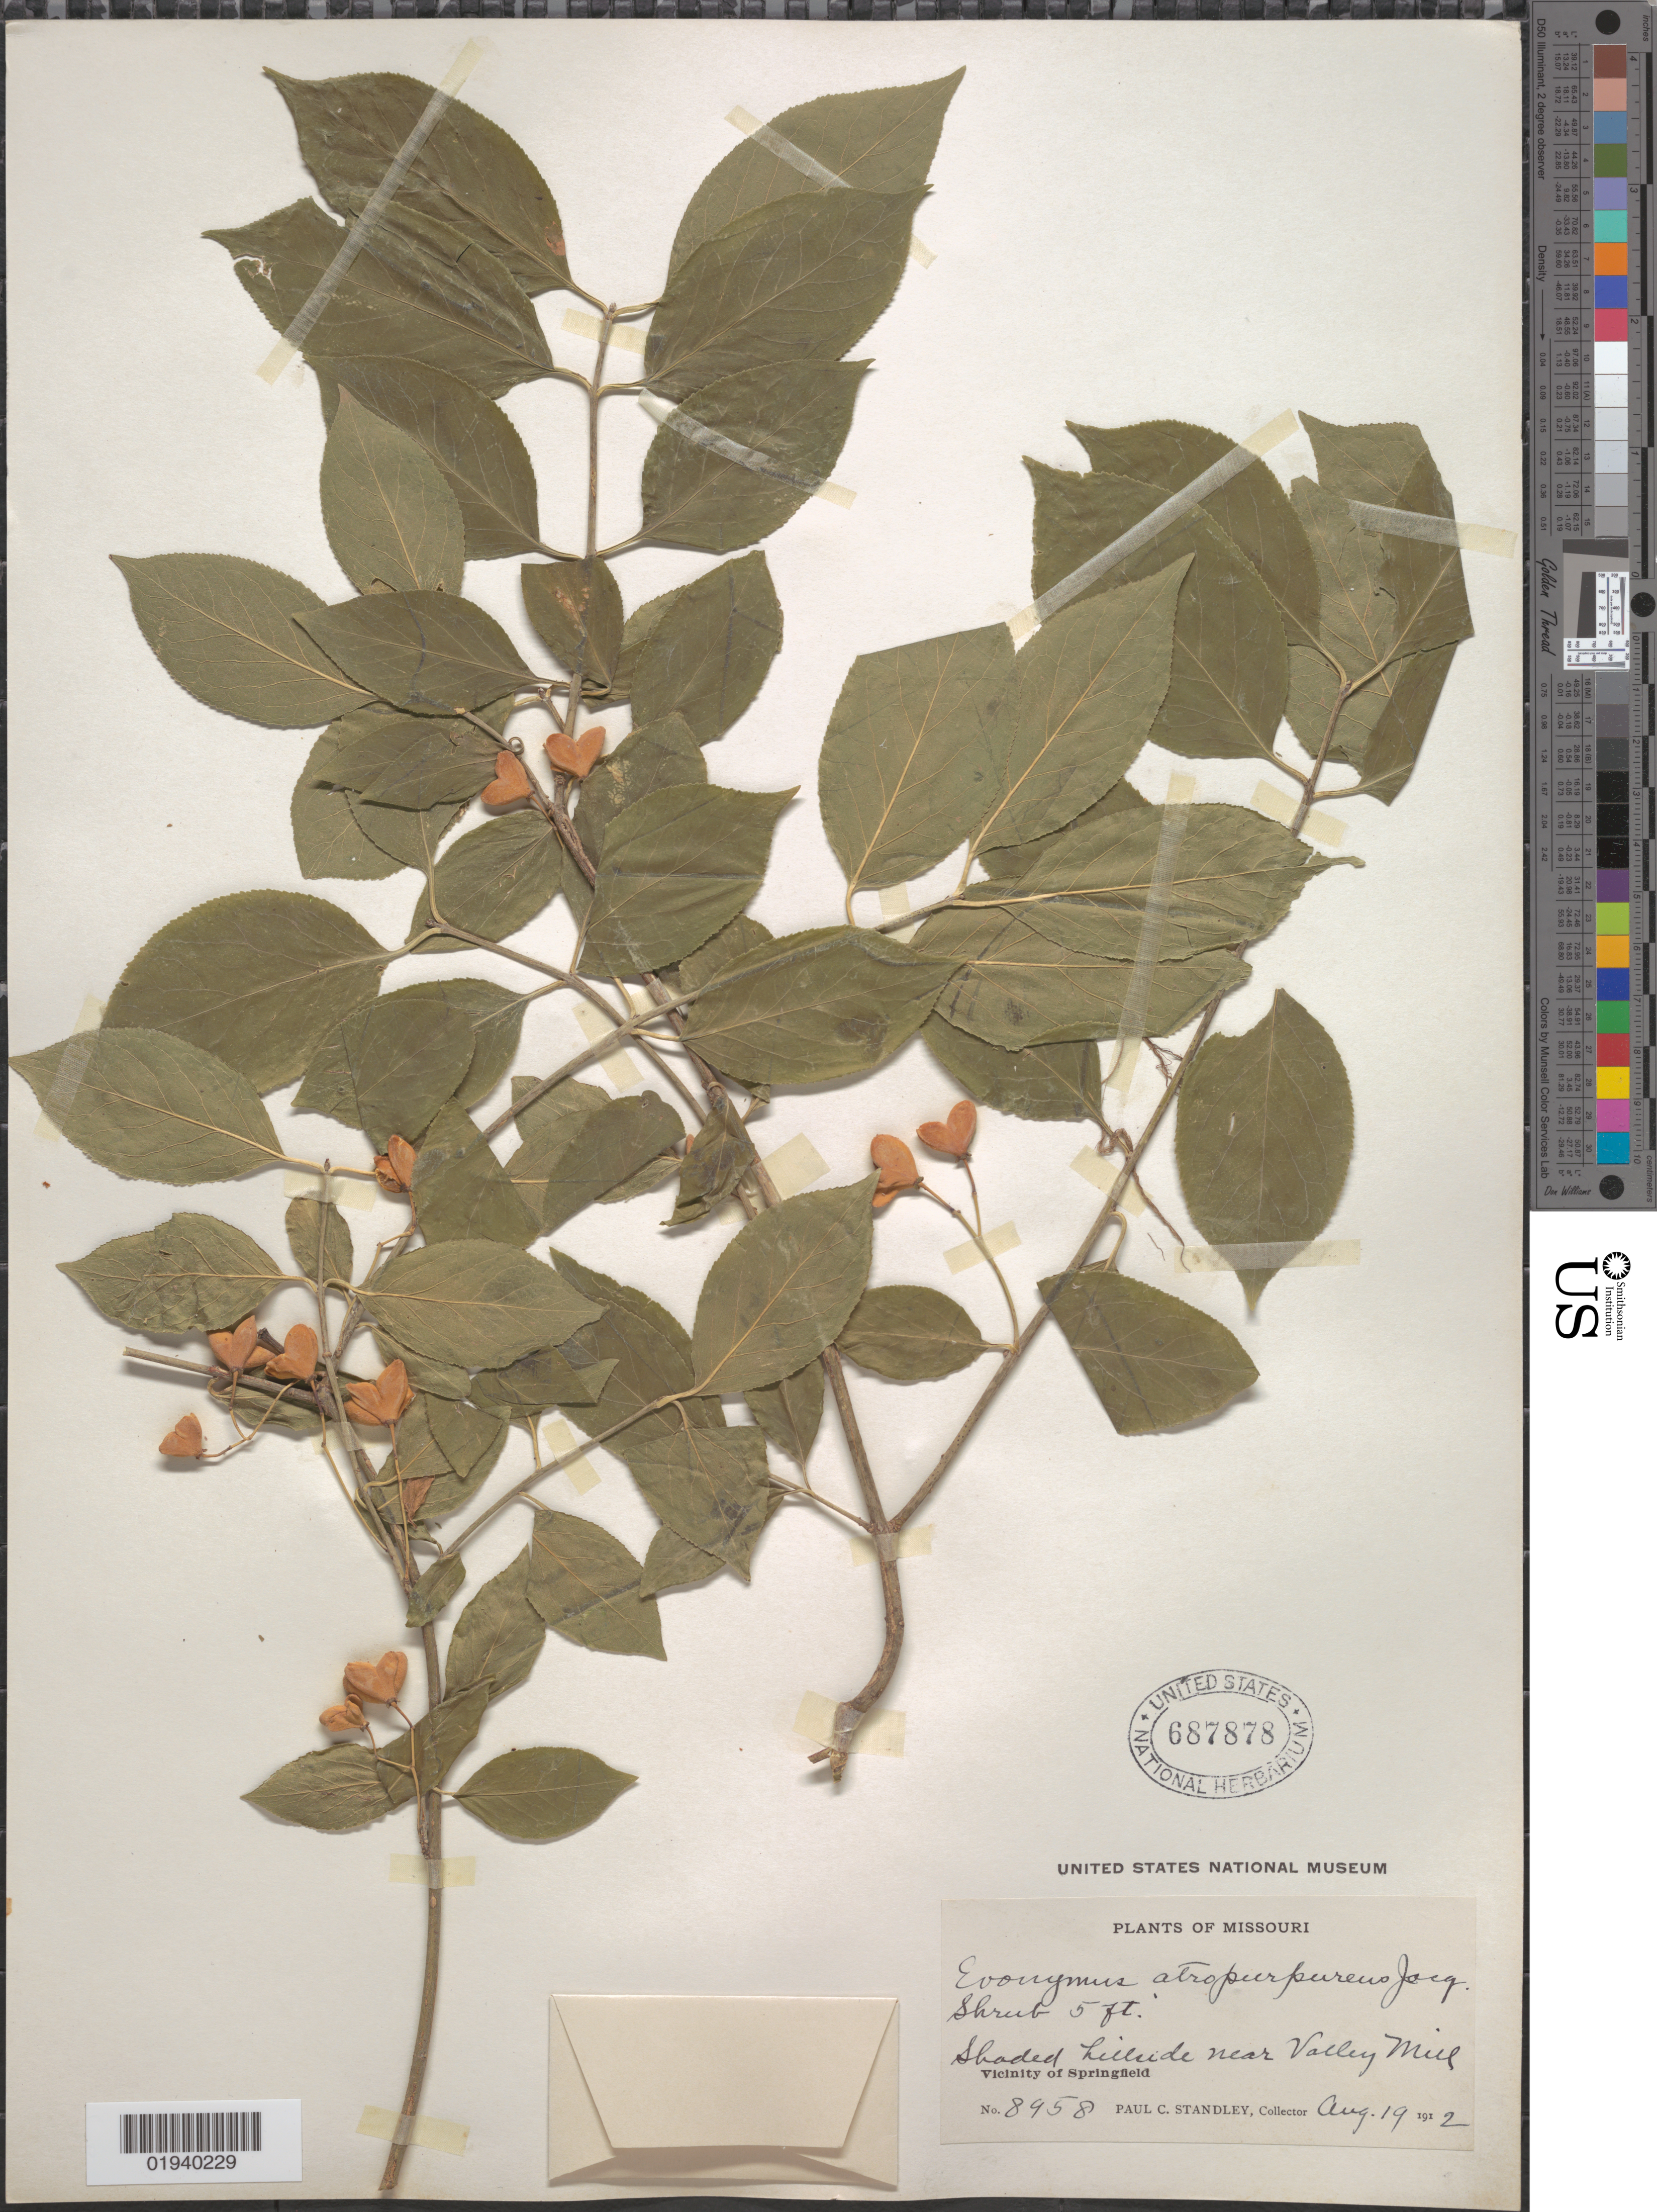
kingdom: Plantae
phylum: Tracheophyta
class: Magnoliopsida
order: Celastrales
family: Celastraceae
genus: Euonymus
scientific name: Euonymus atropurpureus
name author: Jacq.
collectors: P. C. Standley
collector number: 8958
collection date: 1912-08-19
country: United States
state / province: Missouri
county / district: Greene County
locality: Springfield, near Valley Mill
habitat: Shaded hillside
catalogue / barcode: US 687878